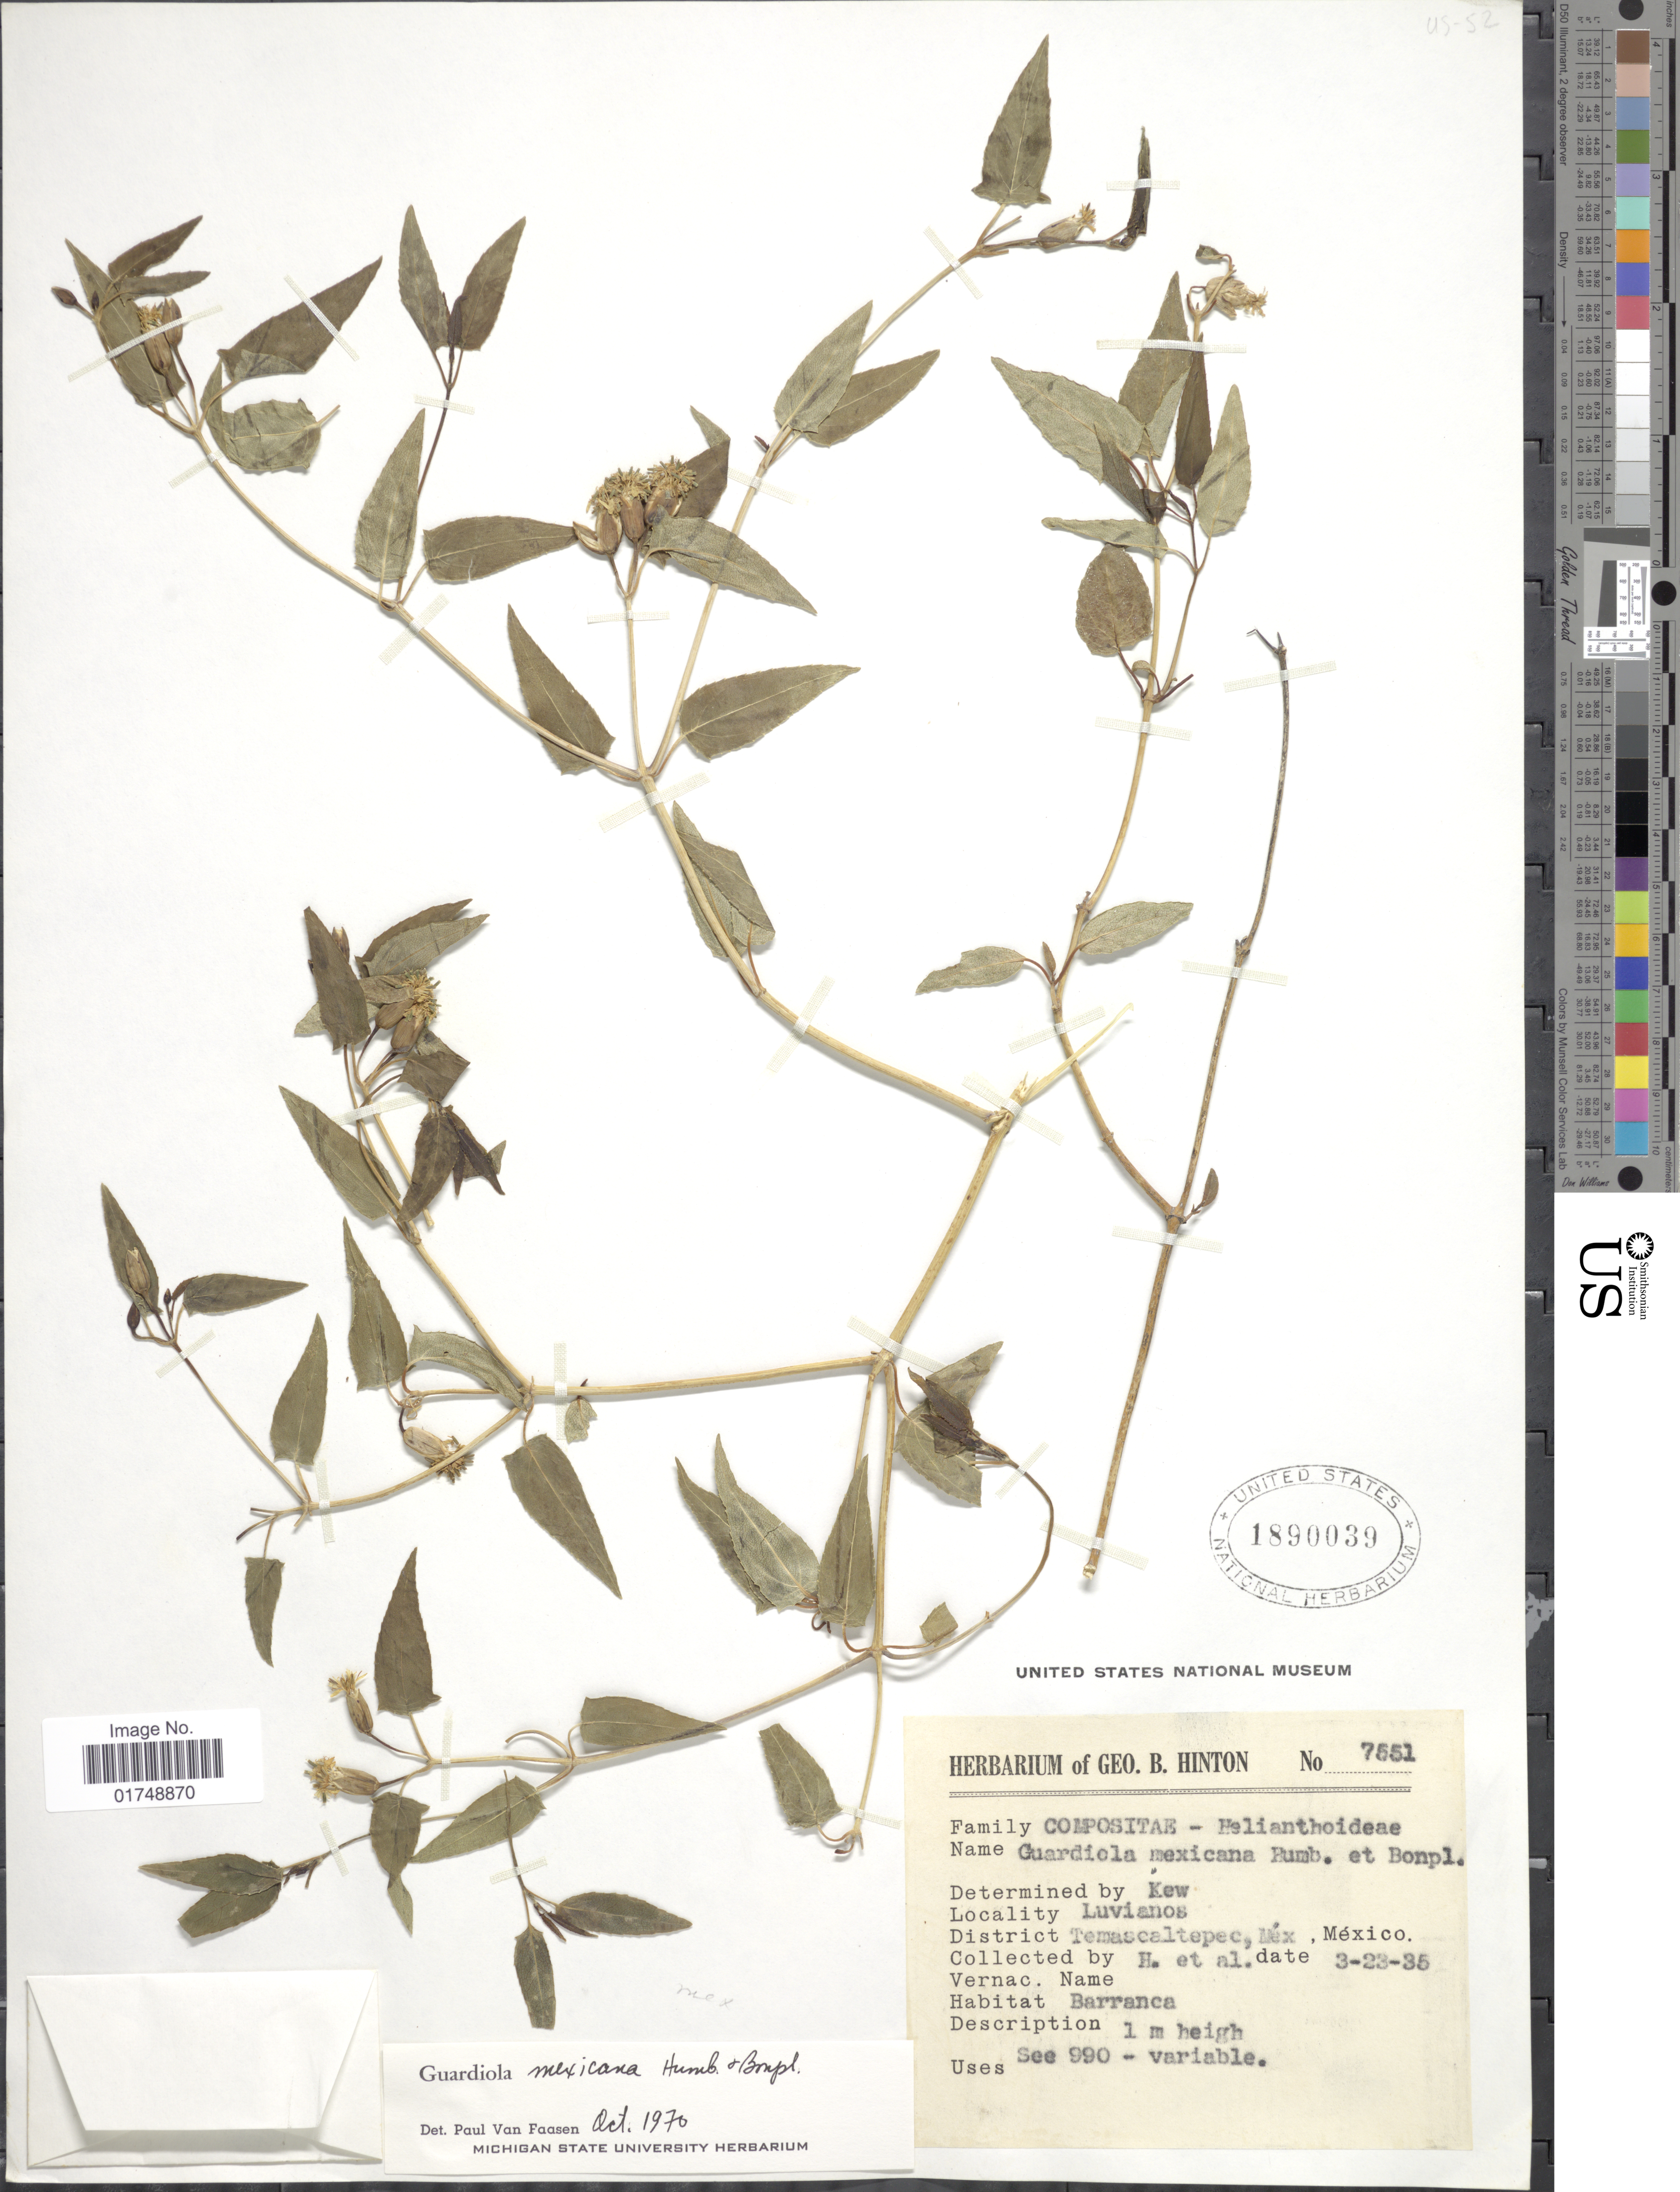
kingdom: Plantae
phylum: Tracheophyta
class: Magnoliopsida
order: Asterales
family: Asteraceae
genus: Guardiola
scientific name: Guardiola mexicana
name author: Humb. & Bonpl.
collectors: G. B. Hinton & et al.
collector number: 7551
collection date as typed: Transcribed d/m/y: 23/3/35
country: Mexico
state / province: México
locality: Luvianos. District Temascaltepec, Mex.Barranca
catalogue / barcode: US 1890039